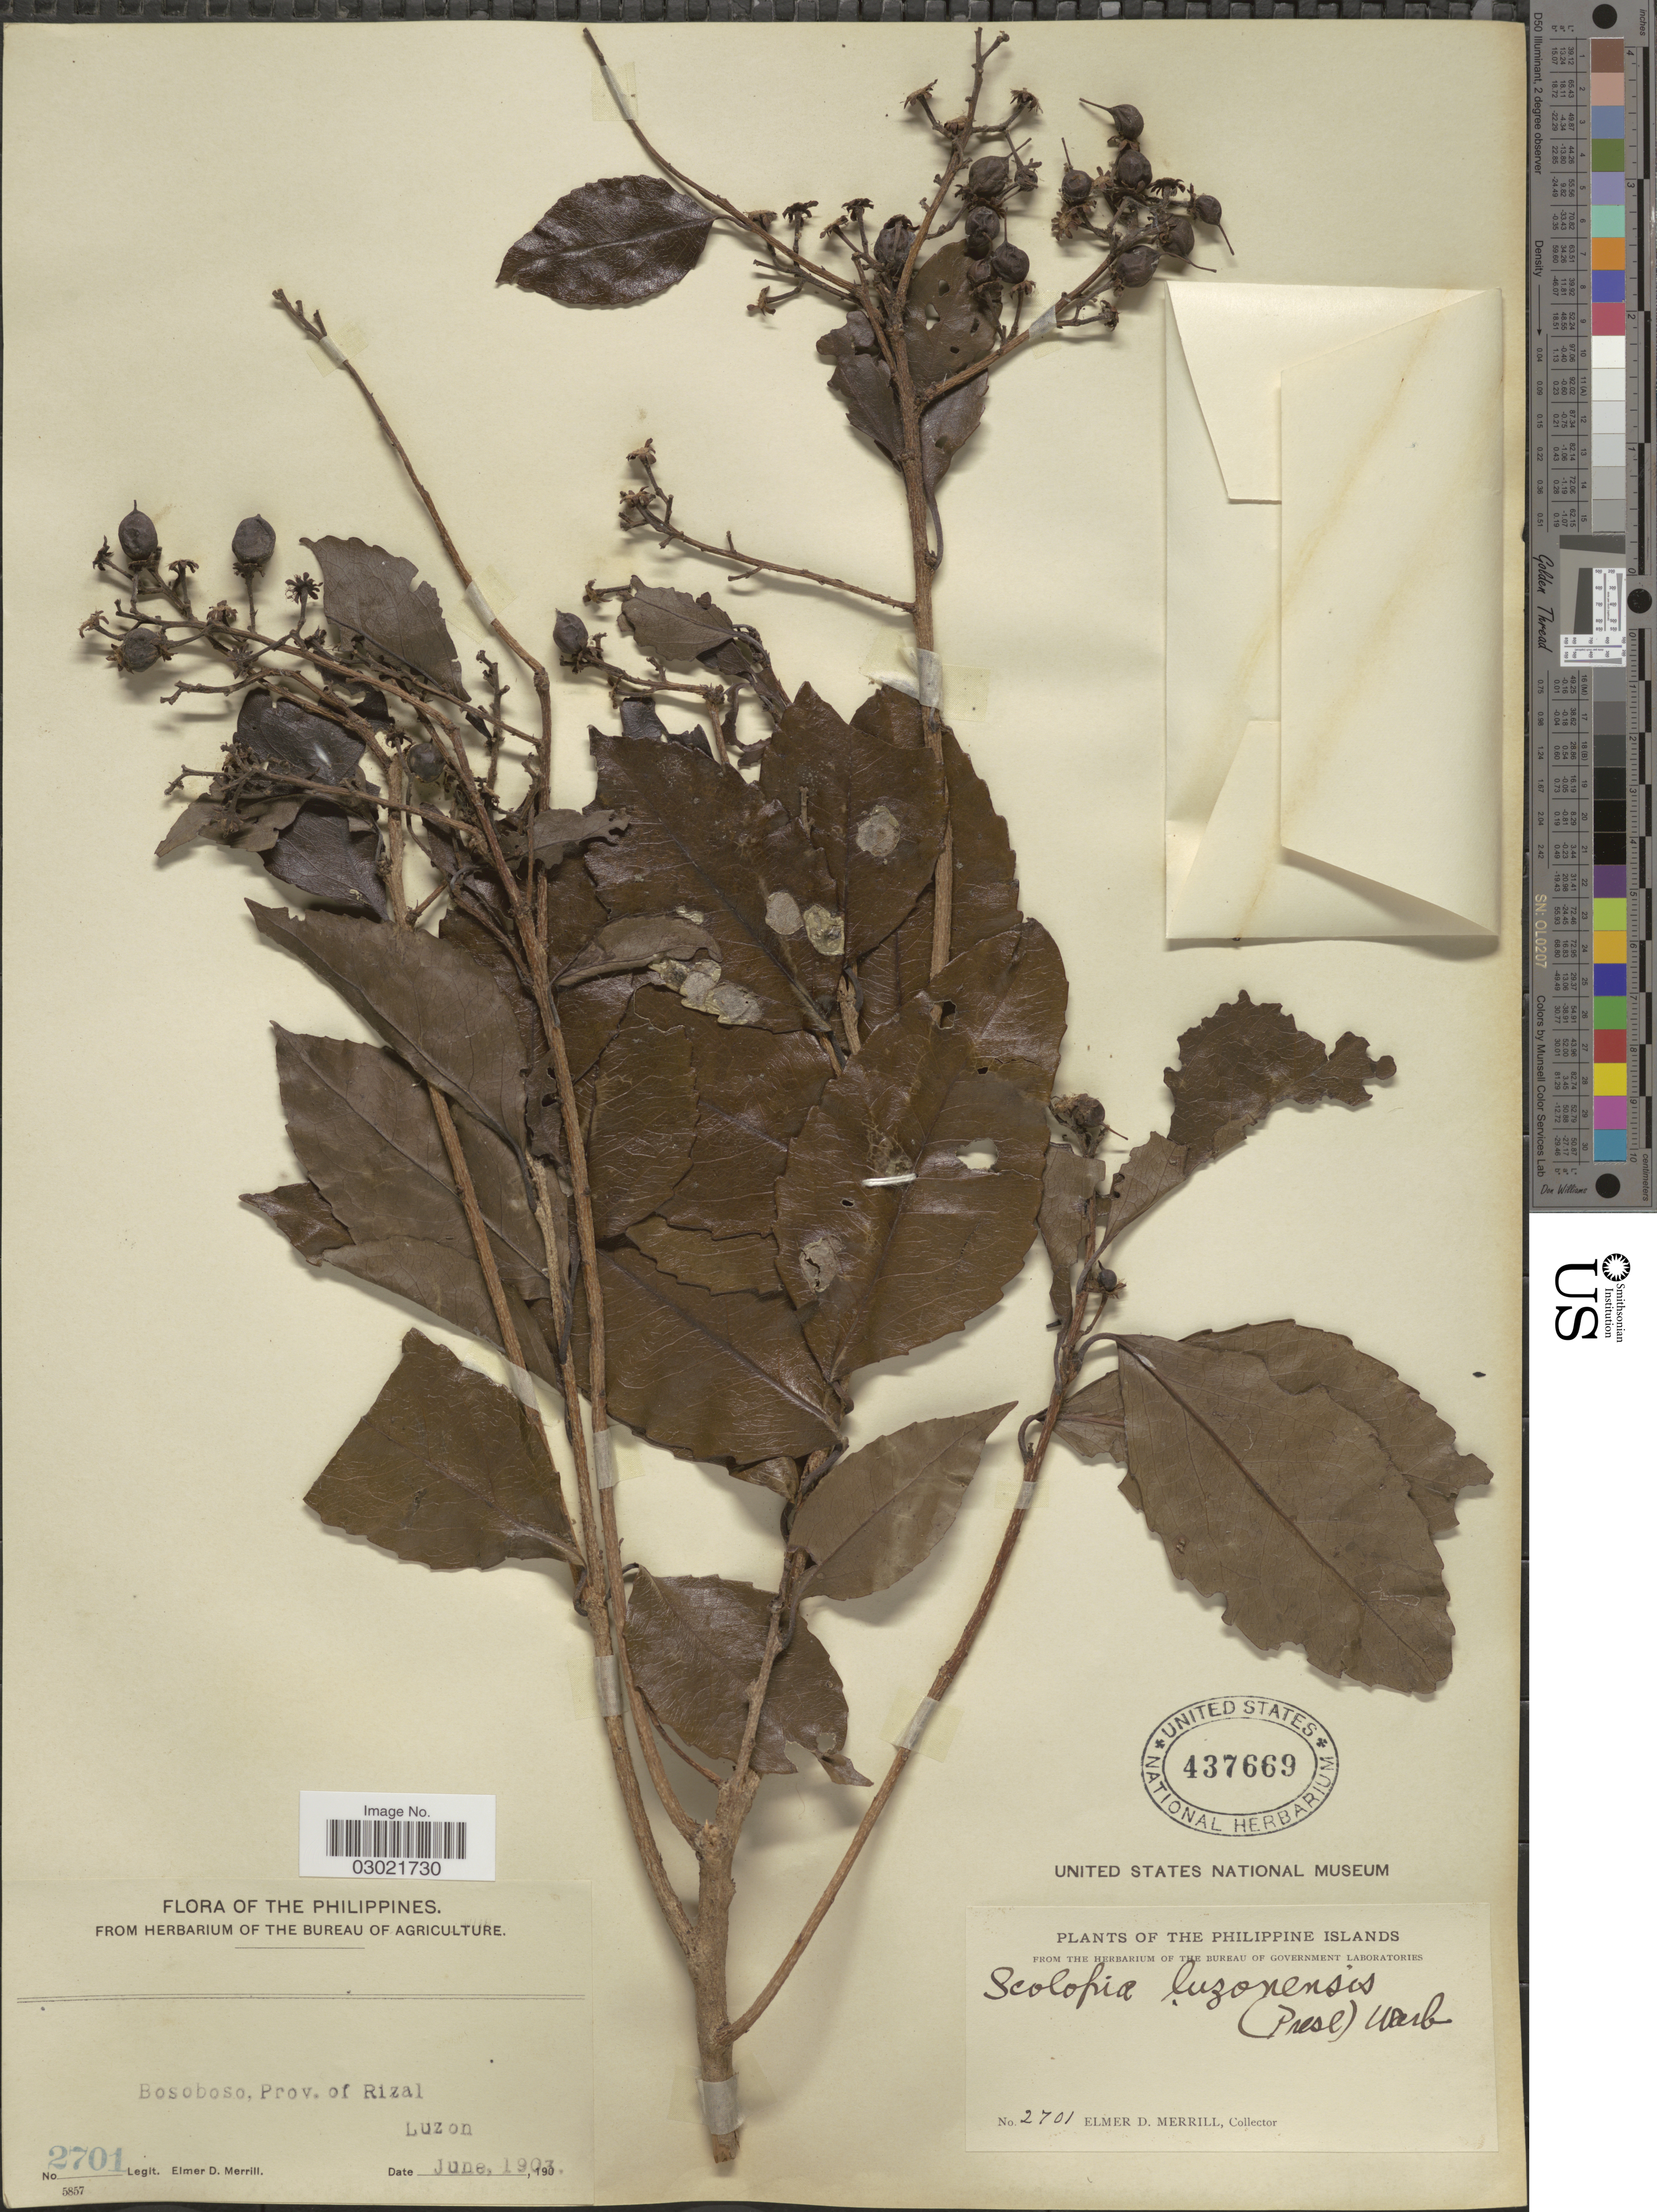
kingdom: Plantae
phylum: Tracheophyta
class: Magnoliopsida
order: Malpighiales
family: Salicaceae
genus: Scolopia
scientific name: Scolopia luzonensis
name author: (C. Presl) Warb.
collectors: E. D. Merrill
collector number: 2701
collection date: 1903-06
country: Philippines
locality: The Philippine Islands. Bosoboso, Prov. of Rizal Luzon.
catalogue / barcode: US 437669